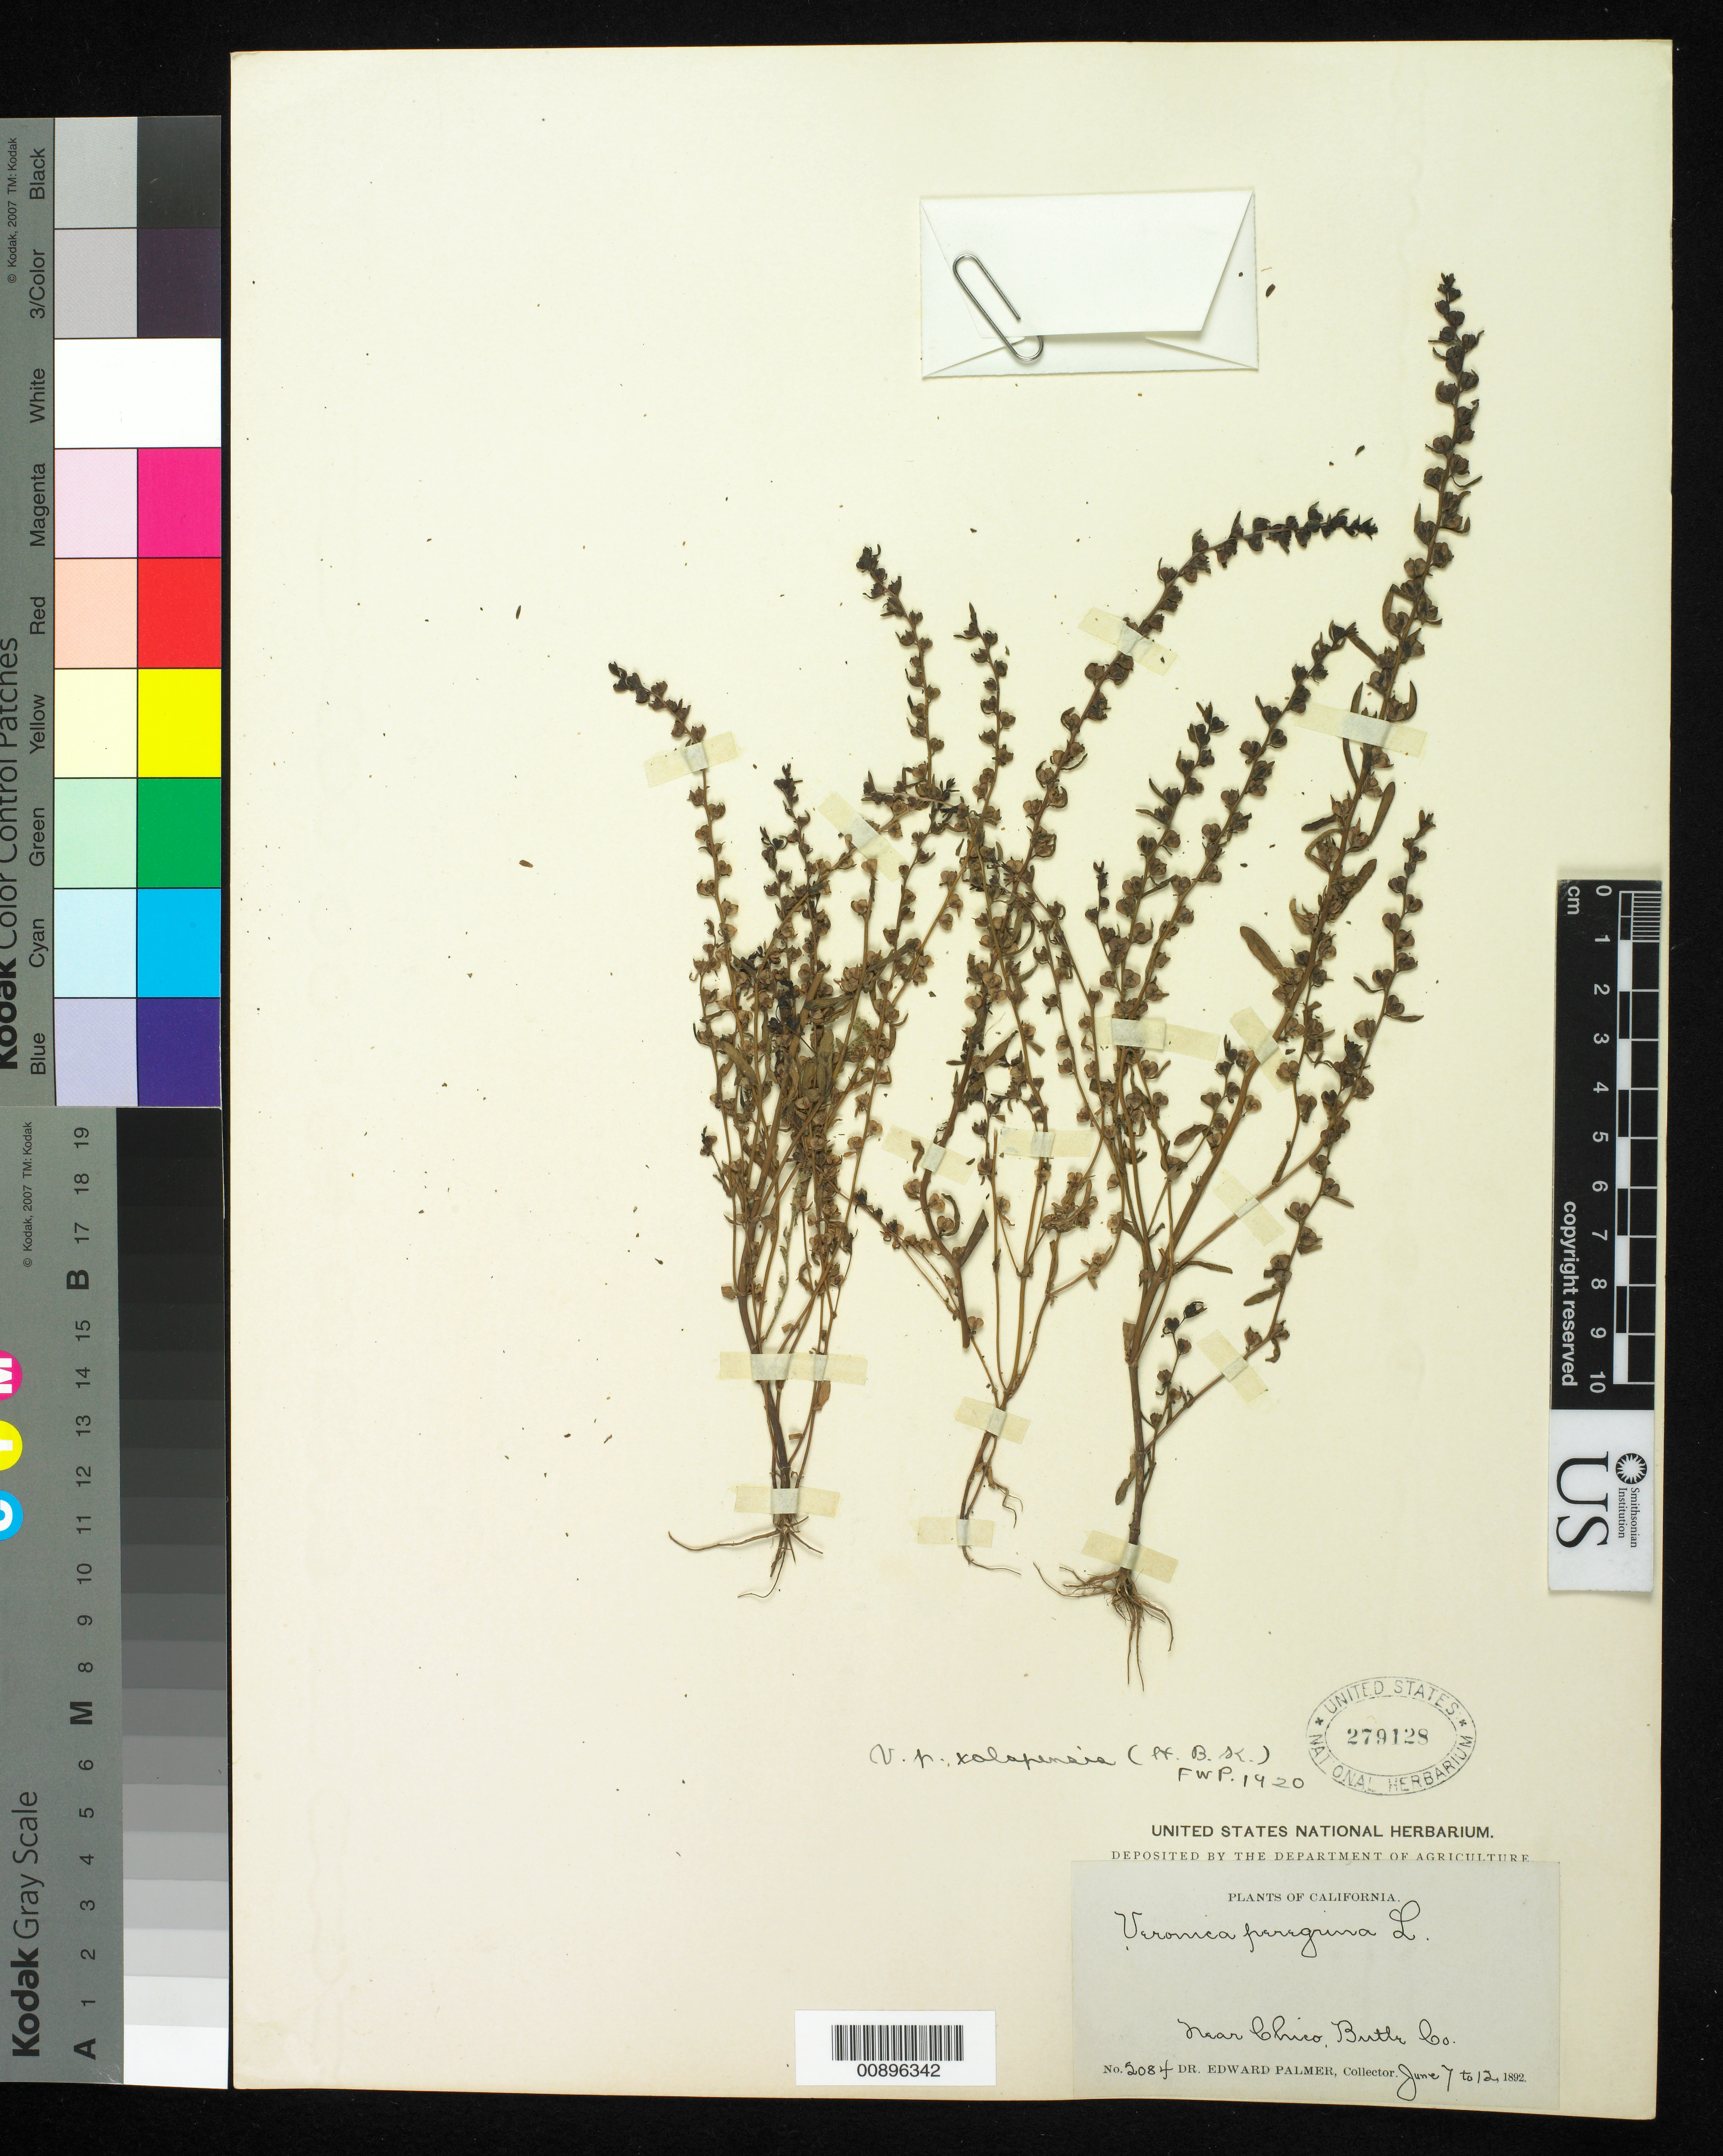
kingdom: Plantae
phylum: Tracheophyta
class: Magnoliopsida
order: Lamiales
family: Plantaginaceae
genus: Veronica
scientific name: Veronica xalapensis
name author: Kunth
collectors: E. Palmer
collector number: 2084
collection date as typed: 07 Jun 1892 to 12 Jun 1892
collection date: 1892-06-07/1892-06-12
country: United States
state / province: California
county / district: Butte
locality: Near Chico, Butte County, California.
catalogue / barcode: US 279128